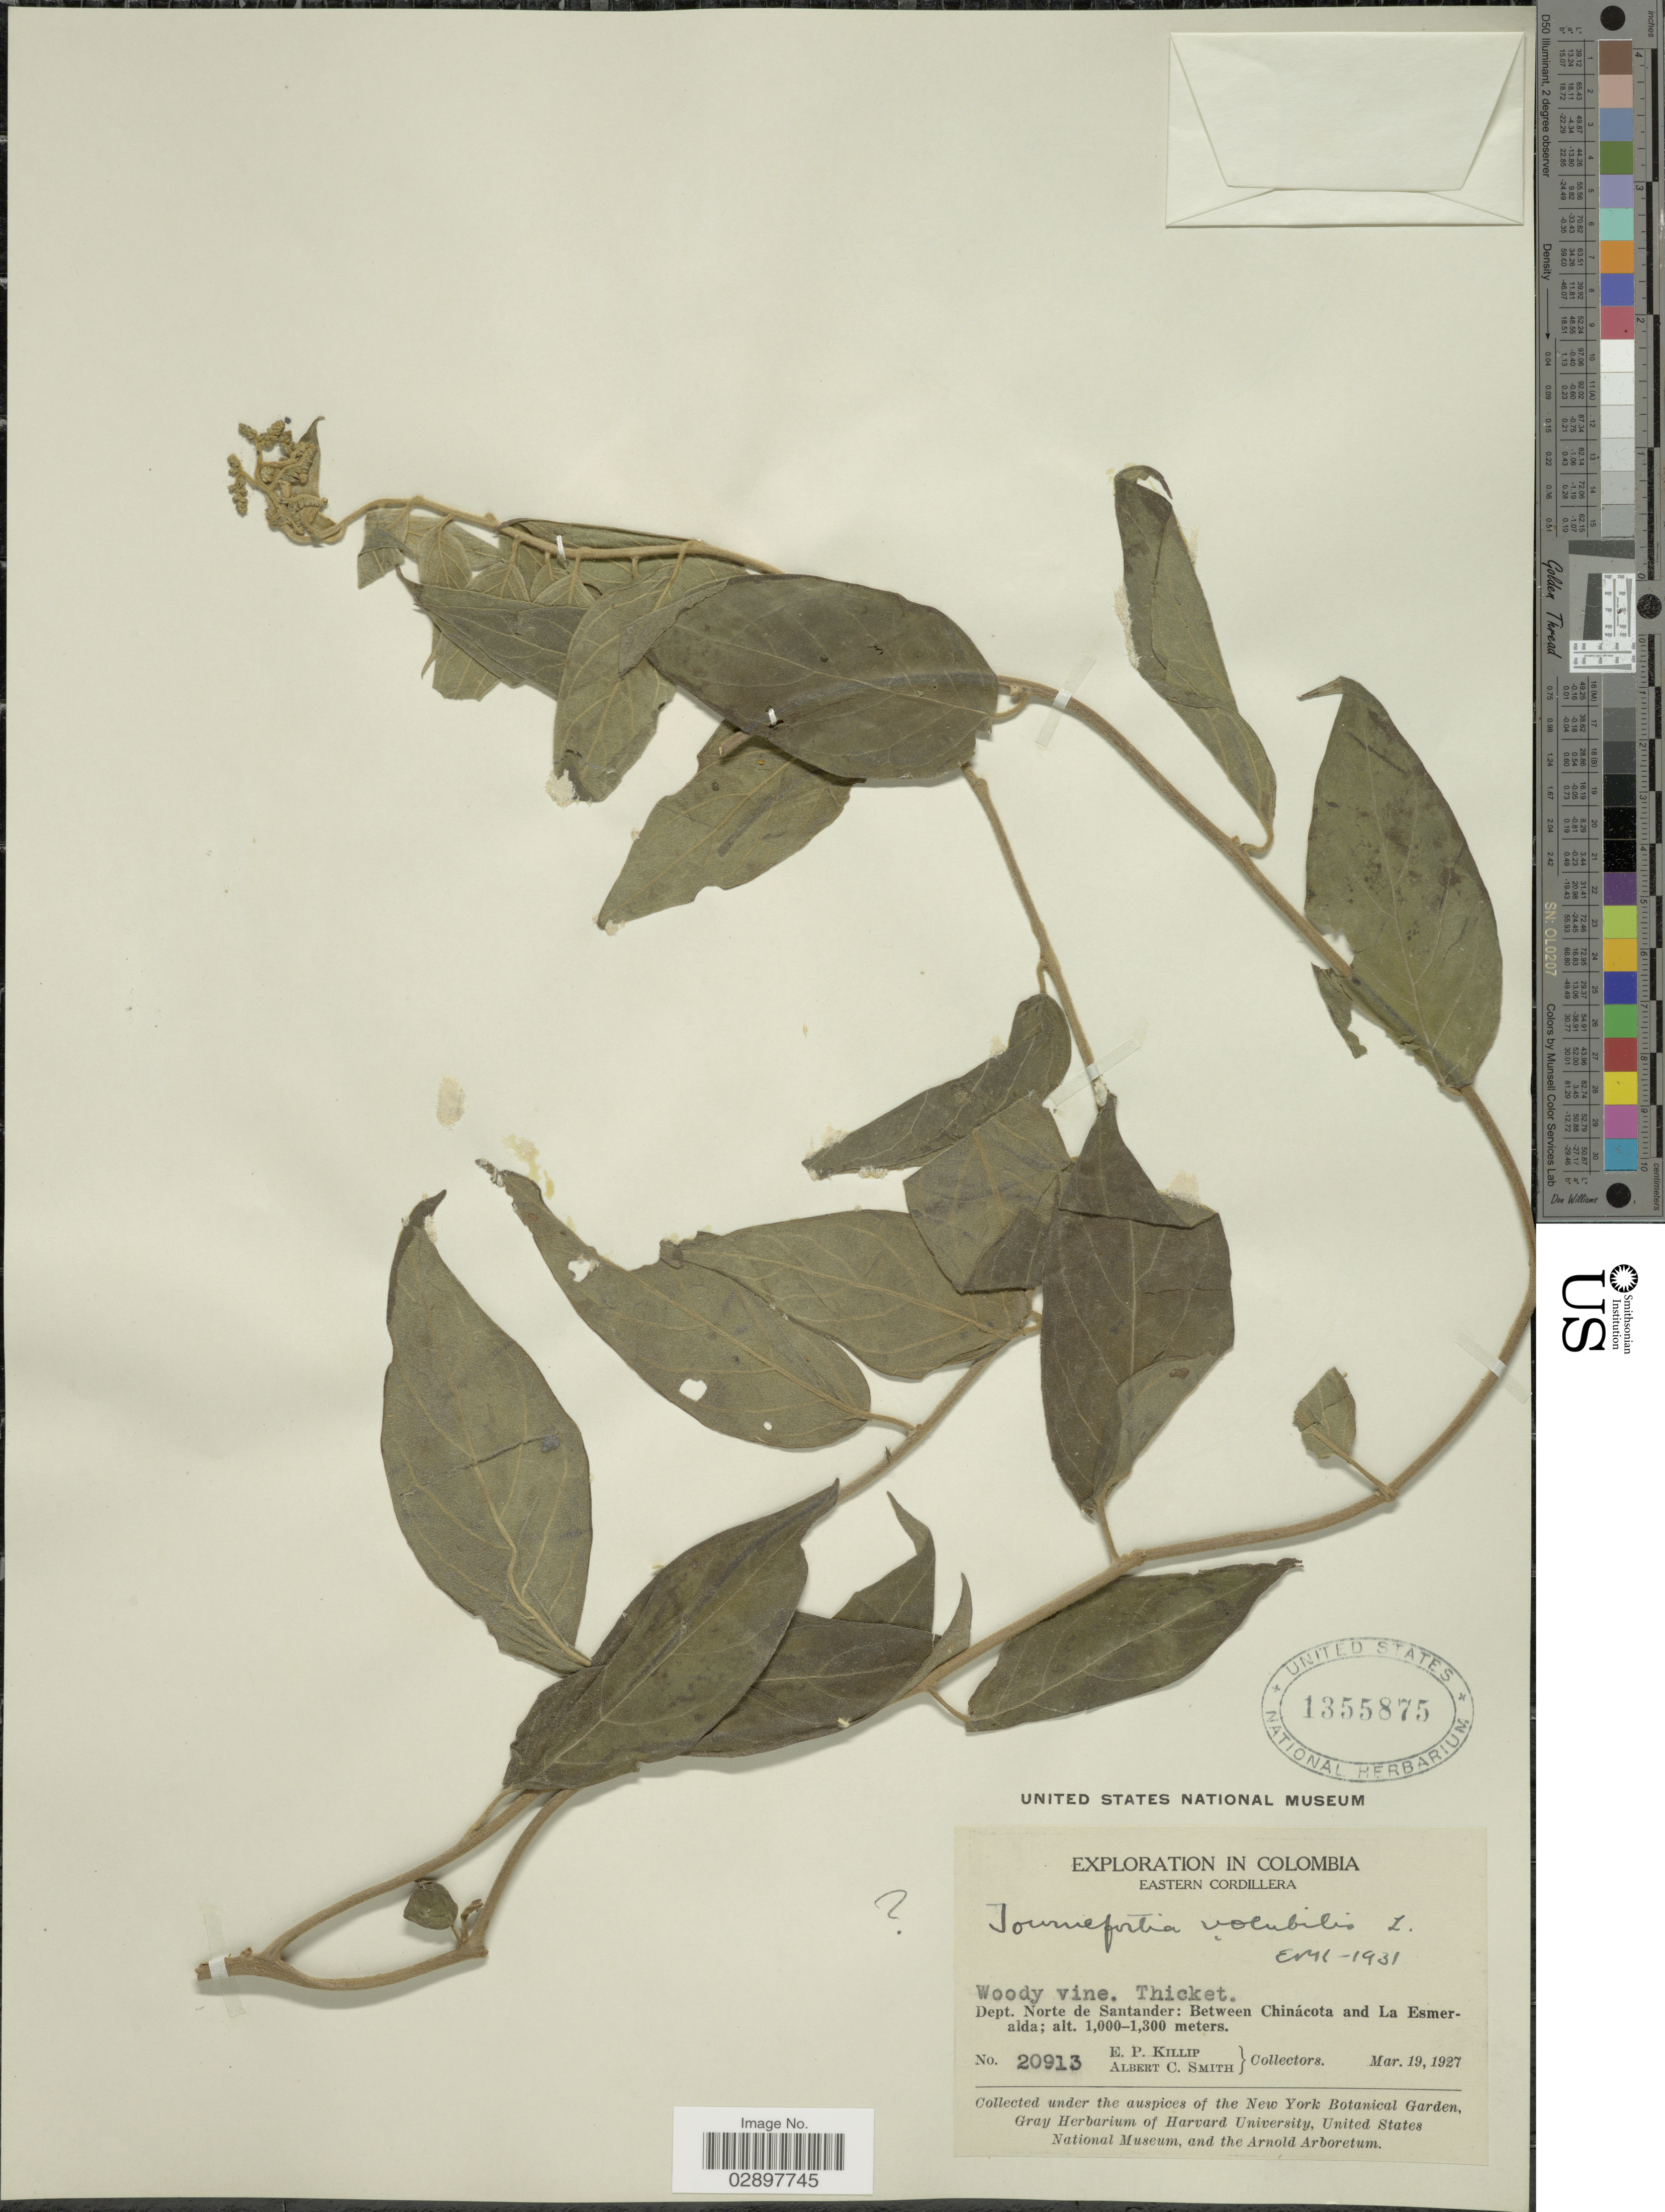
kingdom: Plantae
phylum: Tracheophyta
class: Magnoliopsida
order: Boraginales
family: Heliotropiaceae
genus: Tournefortia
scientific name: Tournefortia sp.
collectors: E. P. Killip & A. C. Smith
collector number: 20913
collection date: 1927-03-19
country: Colombia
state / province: Norte de Santander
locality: Dept. Norte de Santander: Between Chinácota and La Esmeralda.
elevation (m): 1000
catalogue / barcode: US 1355875